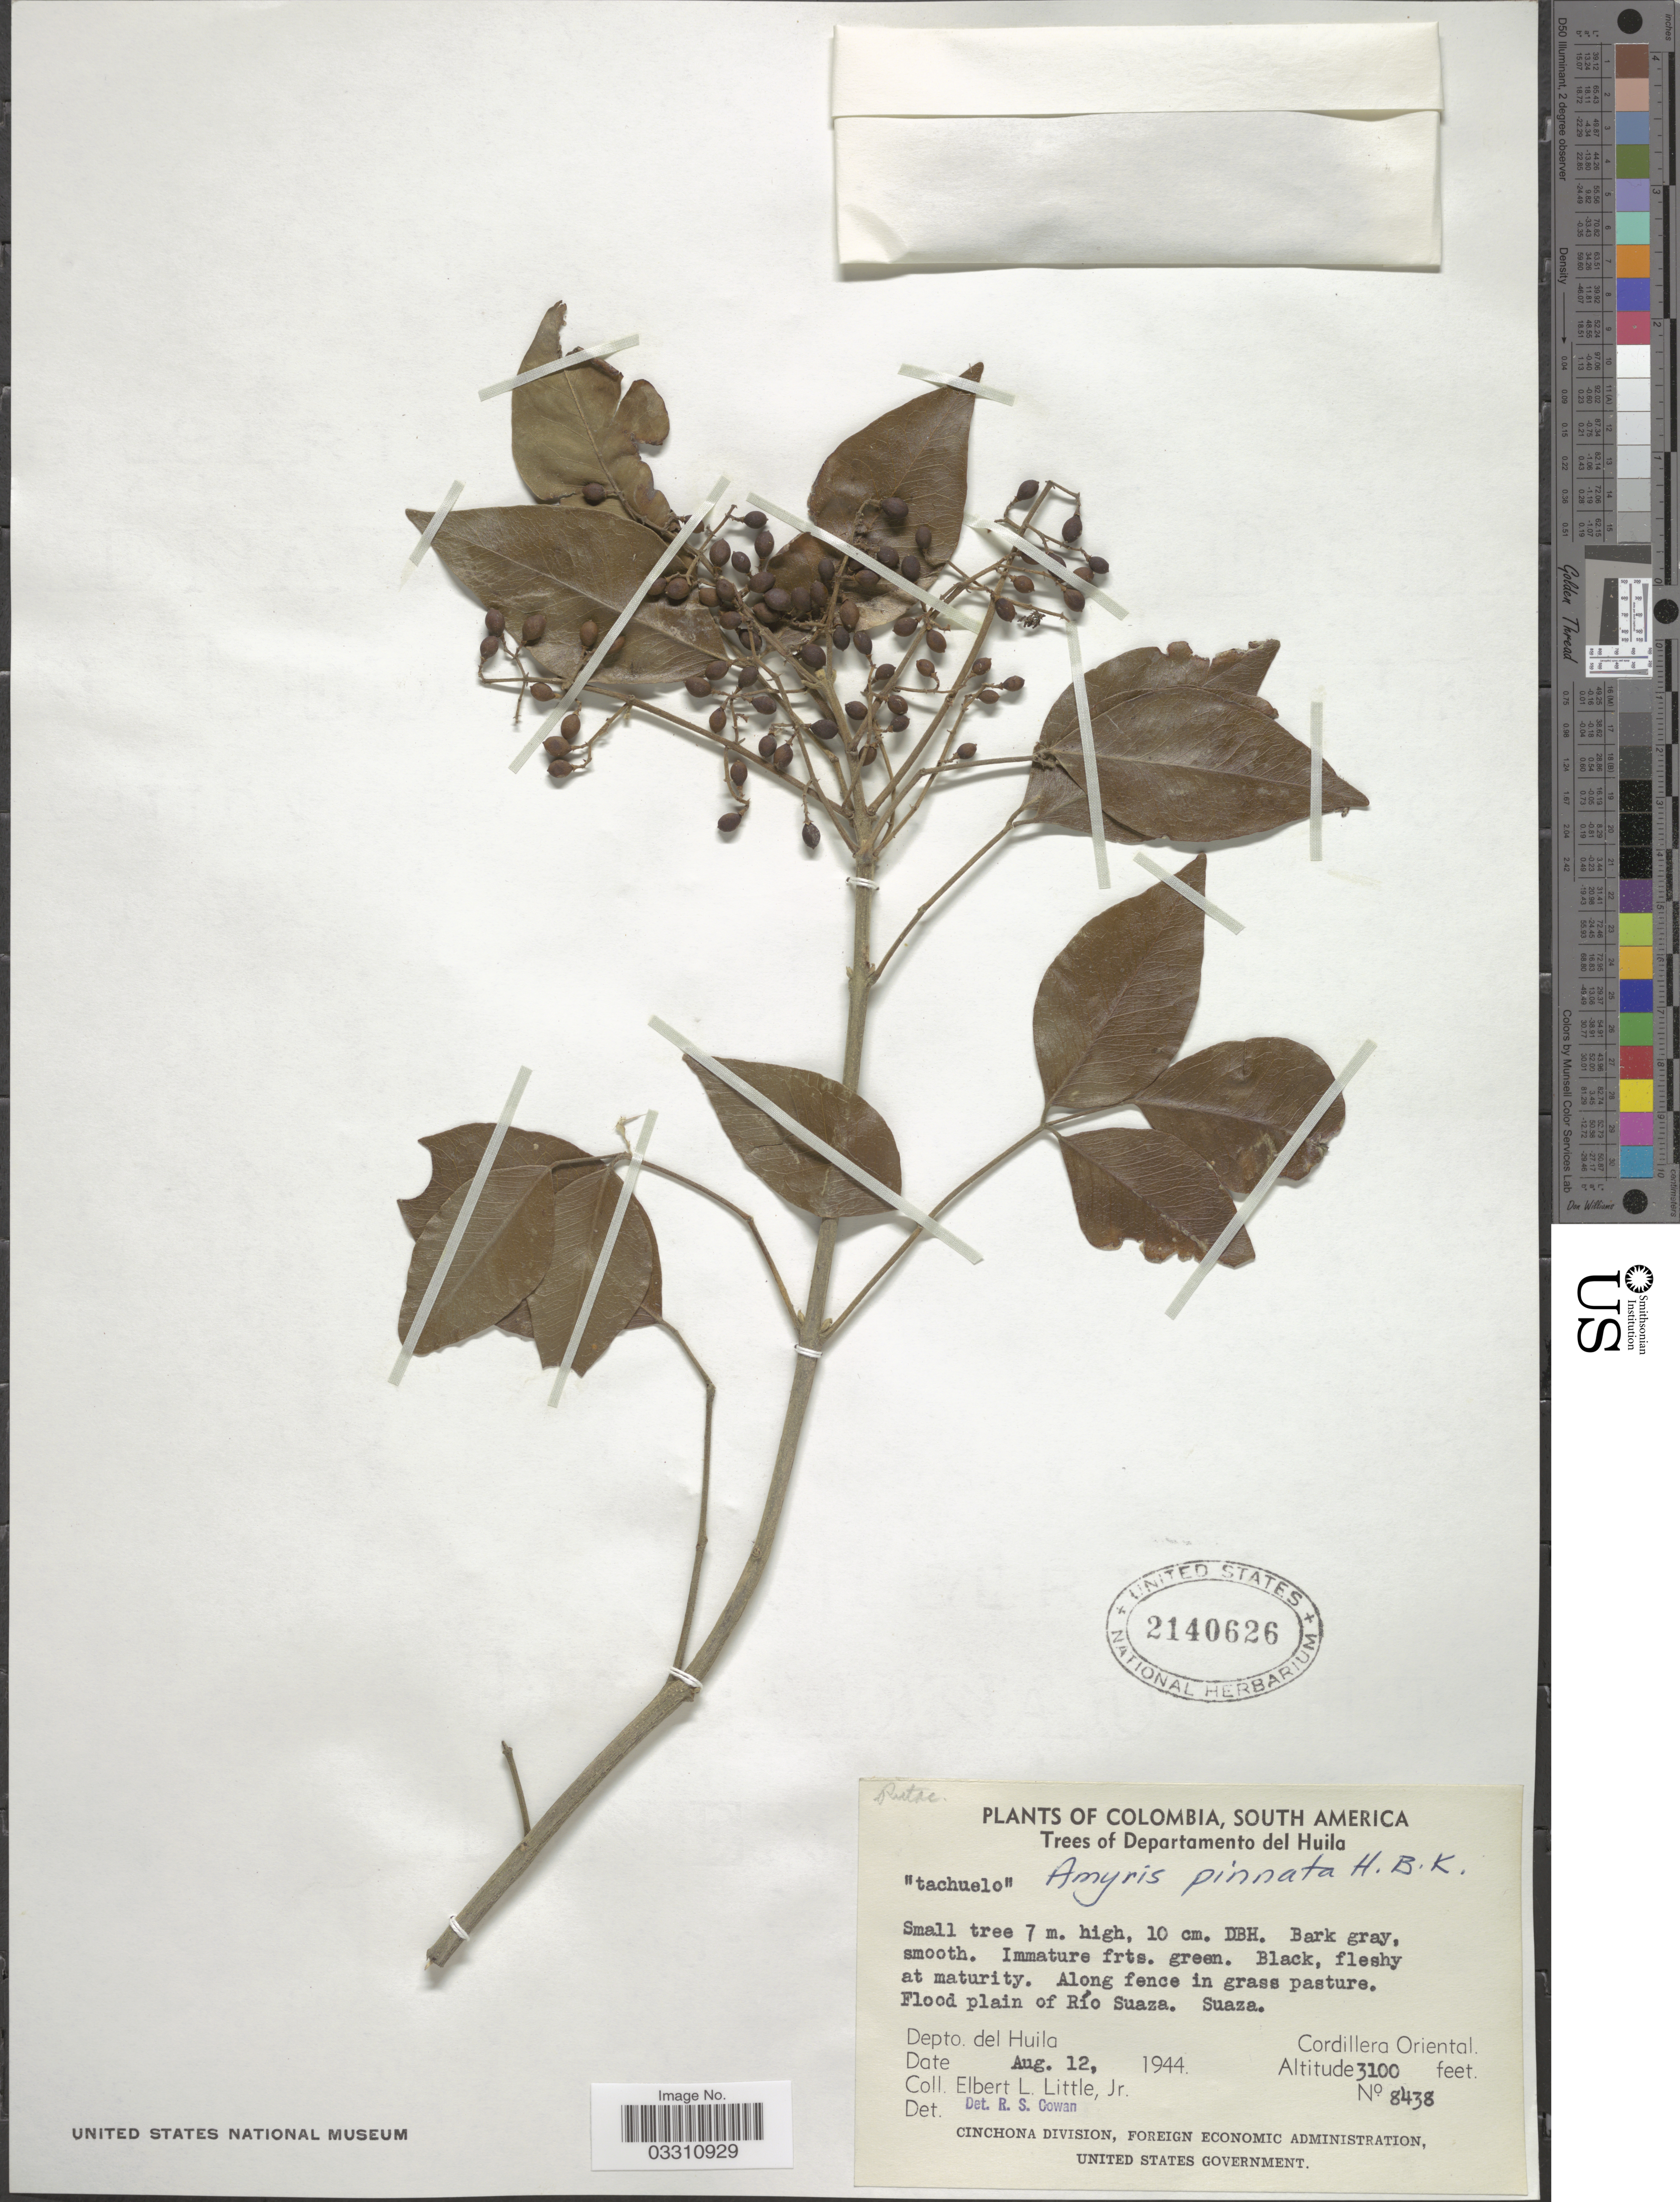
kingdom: Plantae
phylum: Tracheophyta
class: Magnoliopsida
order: Sapindales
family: Rutaceae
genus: Amyris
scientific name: Amyris pinnata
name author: Kunth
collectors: E. L. Little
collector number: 8438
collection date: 1944-08-12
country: Colombia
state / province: Huila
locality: Departamento del Huila, Flood plain of Río Suaza. Suaza. Depto. del Huila, Cordillera Oriental.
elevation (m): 945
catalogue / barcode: US 2140626